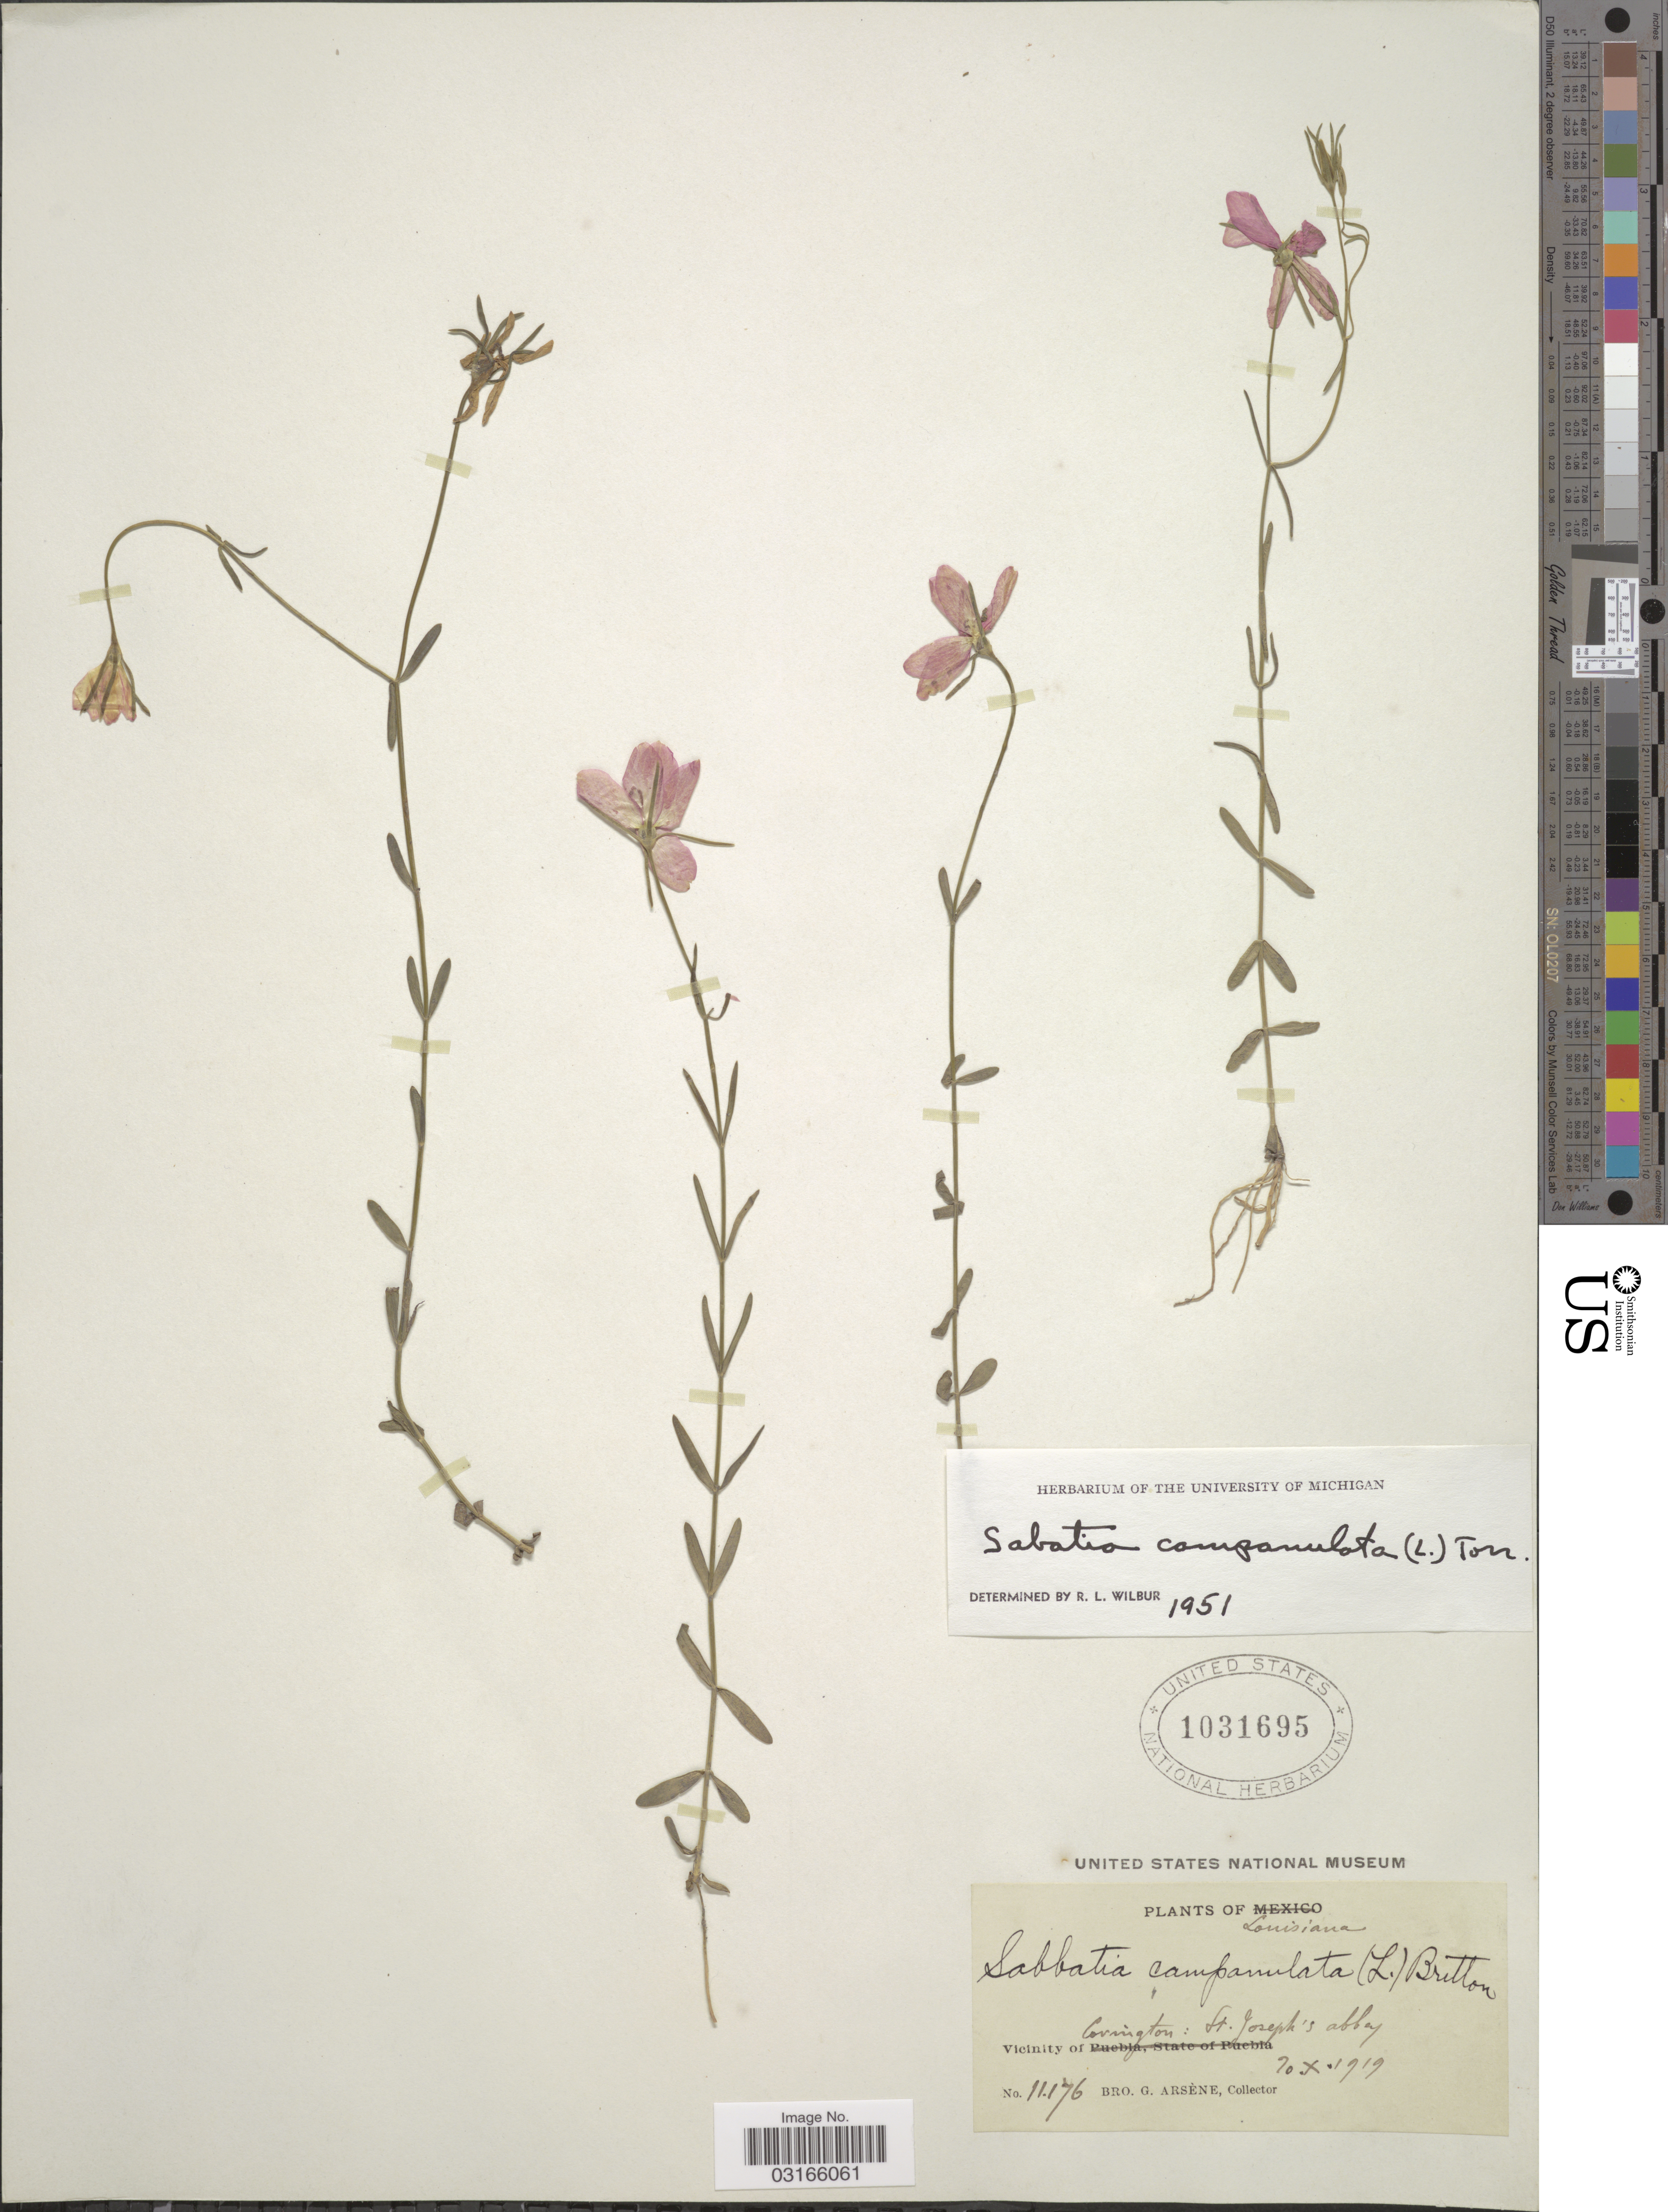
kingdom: Plantae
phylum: Tracheophyta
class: Magnoliopsida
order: Gentianales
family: Gentianaceae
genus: Sabatia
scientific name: Sabatia campanulata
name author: (L.) Torr.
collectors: Bro. G. Arsène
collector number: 11176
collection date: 1919-10-10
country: United States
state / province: Louisiana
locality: Vicinity of Covington: St. Joseph's abbay.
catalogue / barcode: US 1031695